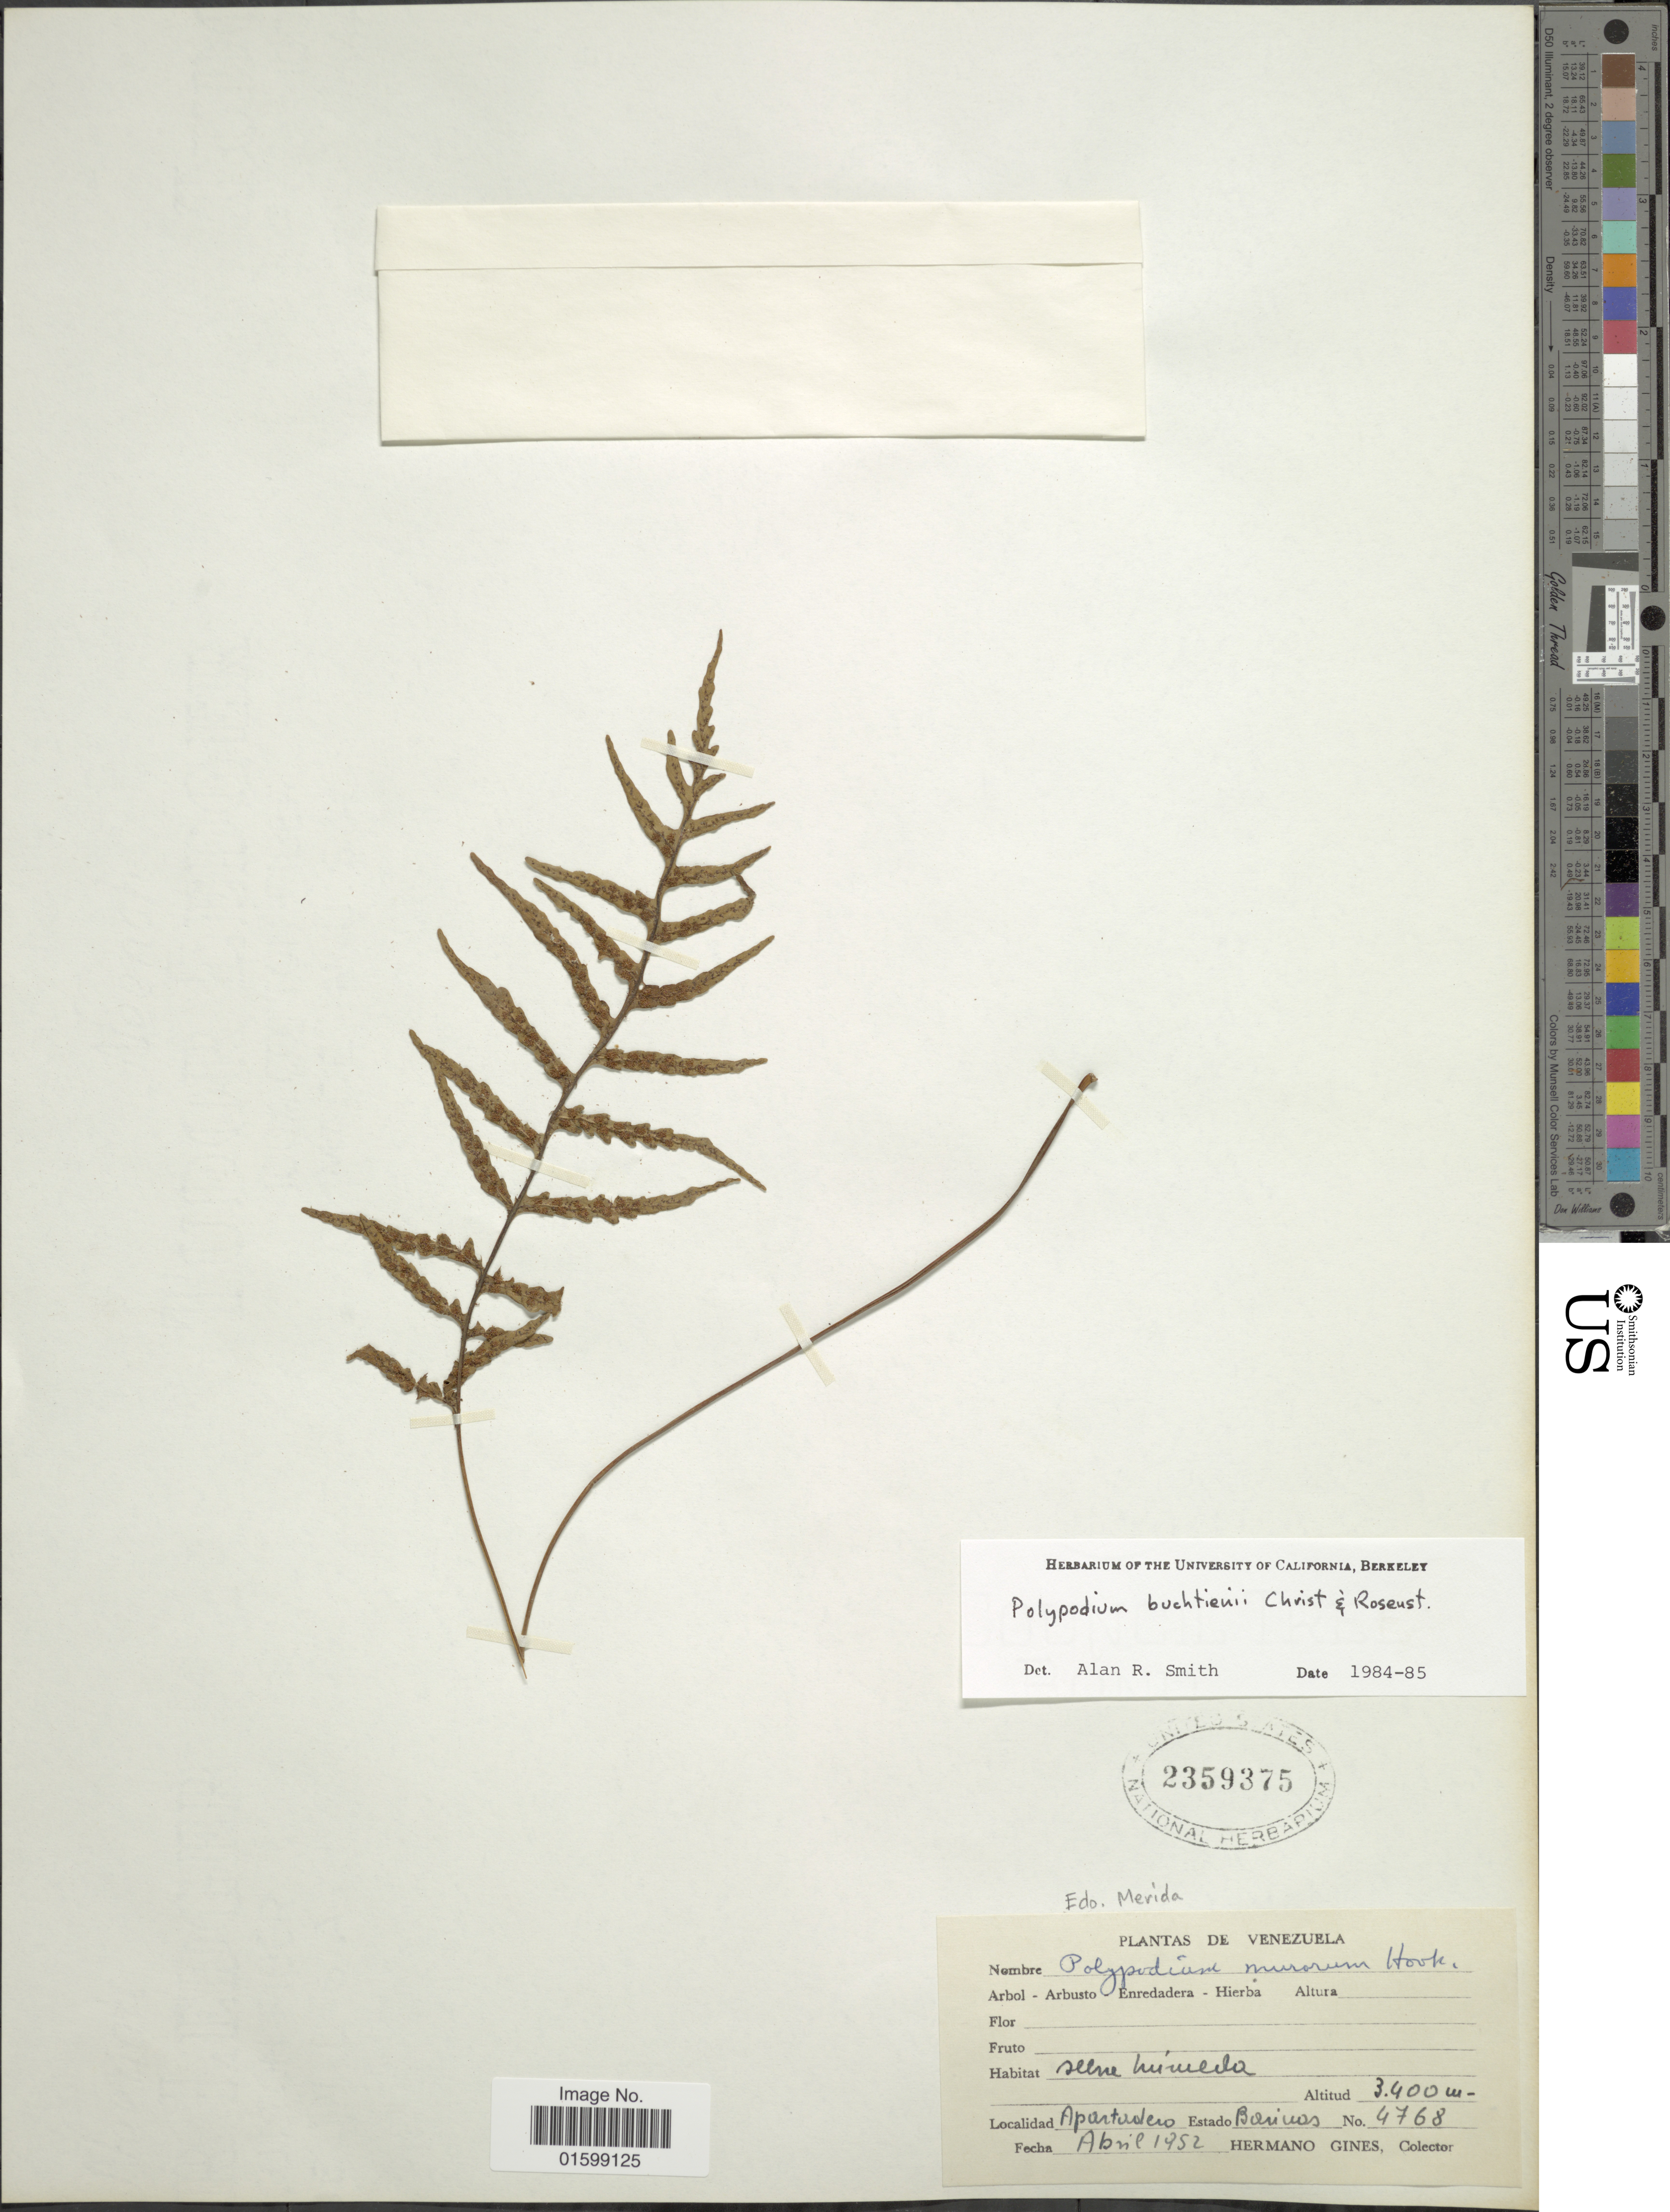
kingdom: Plantae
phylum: Tracheophyta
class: Polypodiopsida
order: Polypodiales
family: Polypodiaceae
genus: Pleopeltis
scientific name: Pleopeltis buchtienii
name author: (Christ & Rosenst.) A.R. Sm.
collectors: Bro. Gines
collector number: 4768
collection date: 1952-04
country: Venezuela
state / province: Barinas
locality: Apartadero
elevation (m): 3400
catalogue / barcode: US 2359375